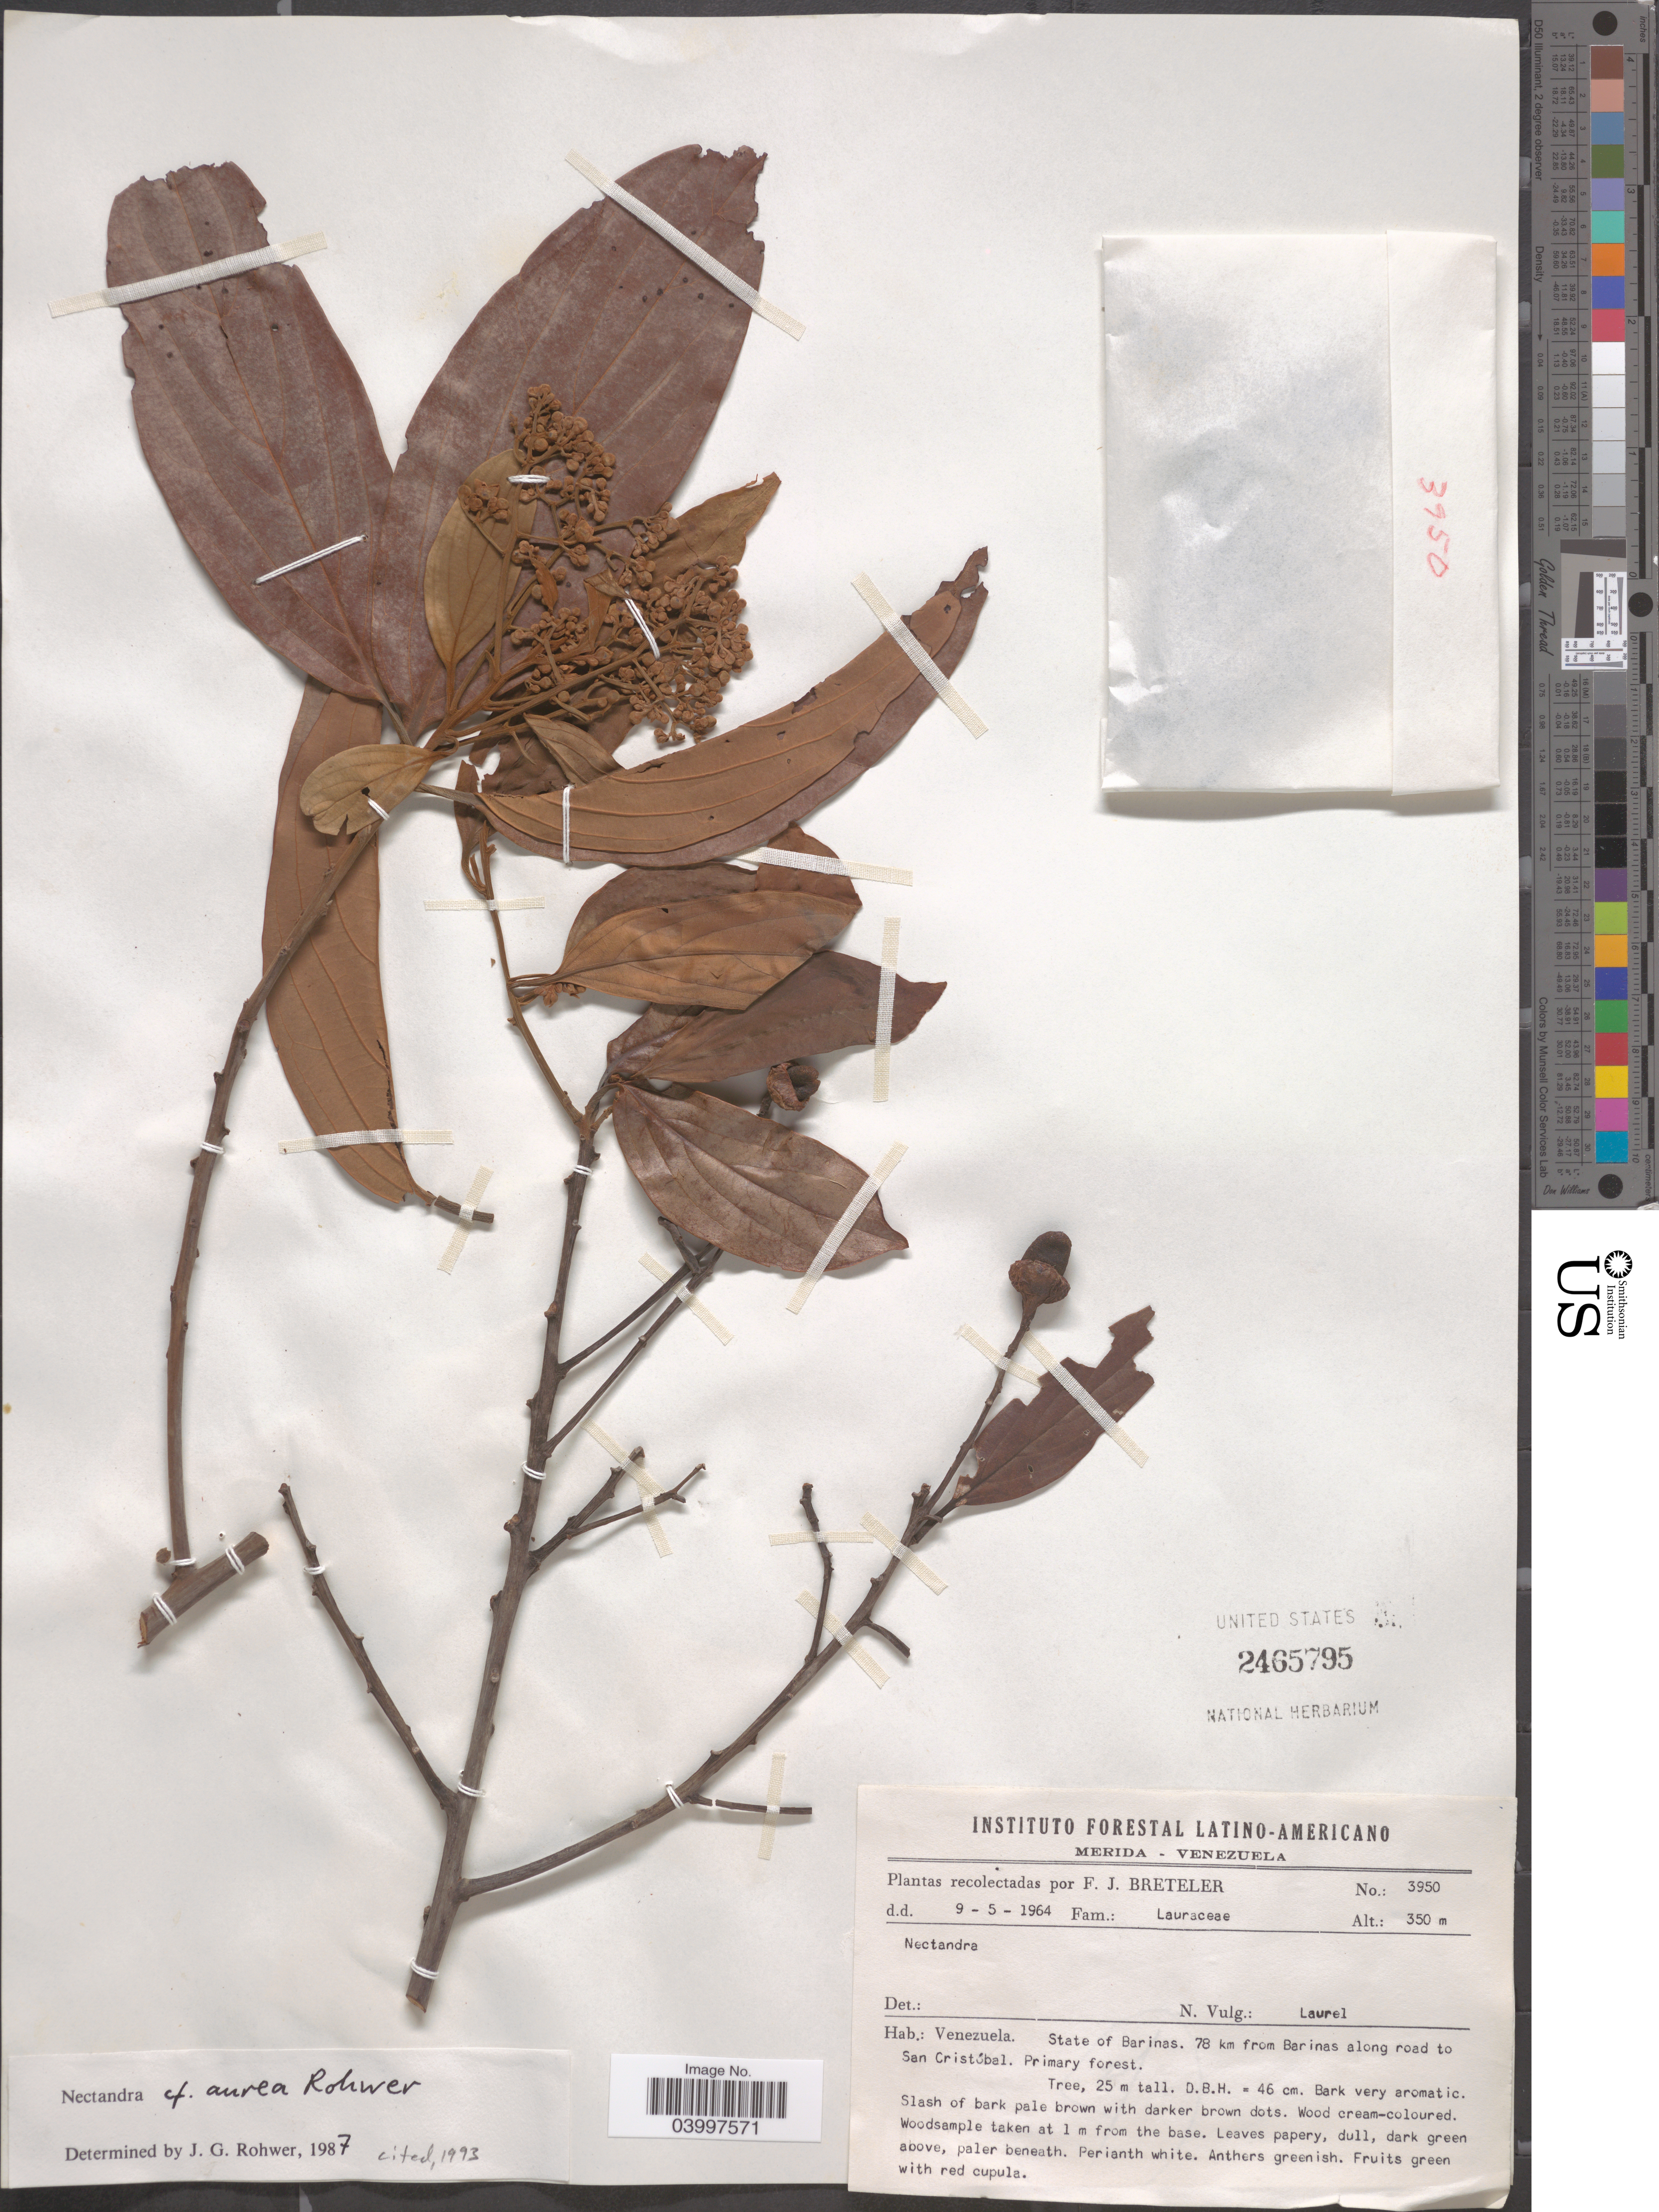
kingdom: Plantae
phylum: Tracheophyta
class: Magnoliopsida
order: Laurales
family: Lauraceae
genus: Nectandra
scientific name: Nectandra aurea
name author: Rohwer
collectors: F. J. Breteler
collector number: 3950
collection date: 1964-05-09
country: Venezuela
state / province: Barinas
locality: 78 km from Barinas along road to San Cristóbal.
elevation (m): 350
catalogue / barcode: US 2465795